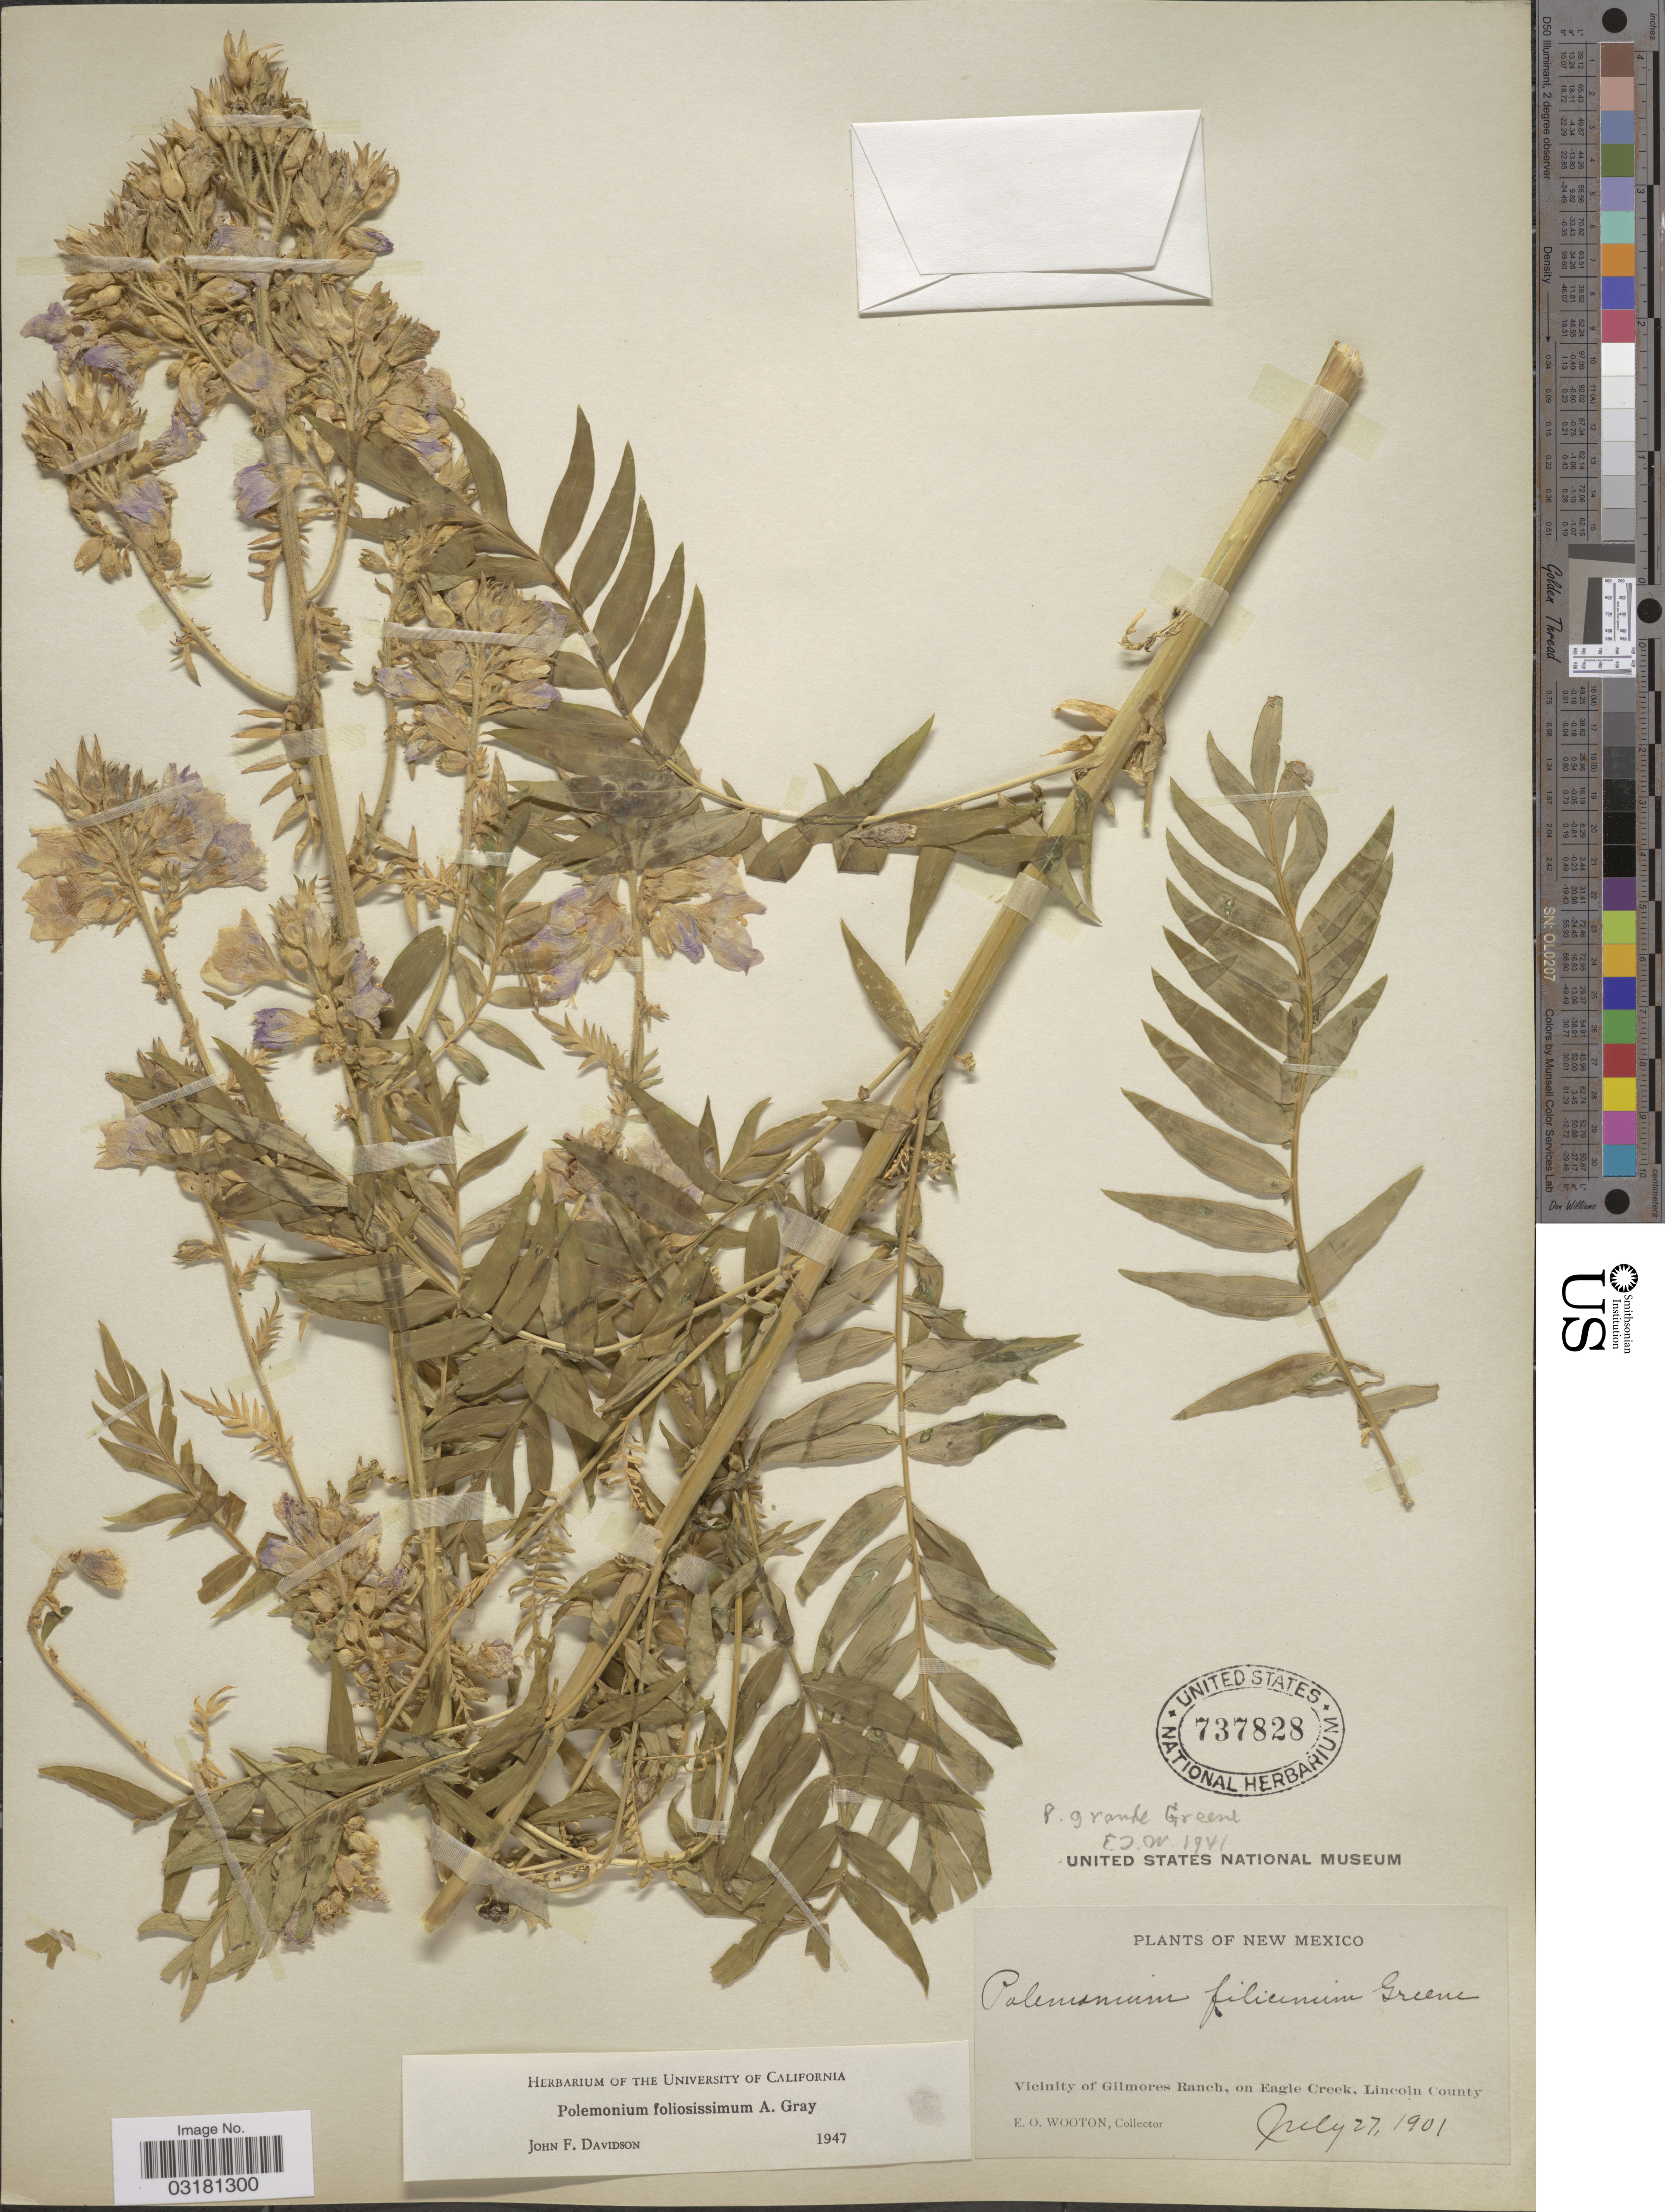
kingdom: Plantae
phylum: Tracheophyta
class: Magnoliopsida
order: Ericales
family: Polemoniaceae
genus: Polemonium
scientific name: Polemonium foliosissimum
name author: A. Gray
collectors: E. O. Wooton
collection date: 1901-07-27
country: United States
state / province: New Mexico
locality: Vicinity of Gilmores Ranch, on Eagle Creek, Lincoln County.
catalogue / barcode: US 737828